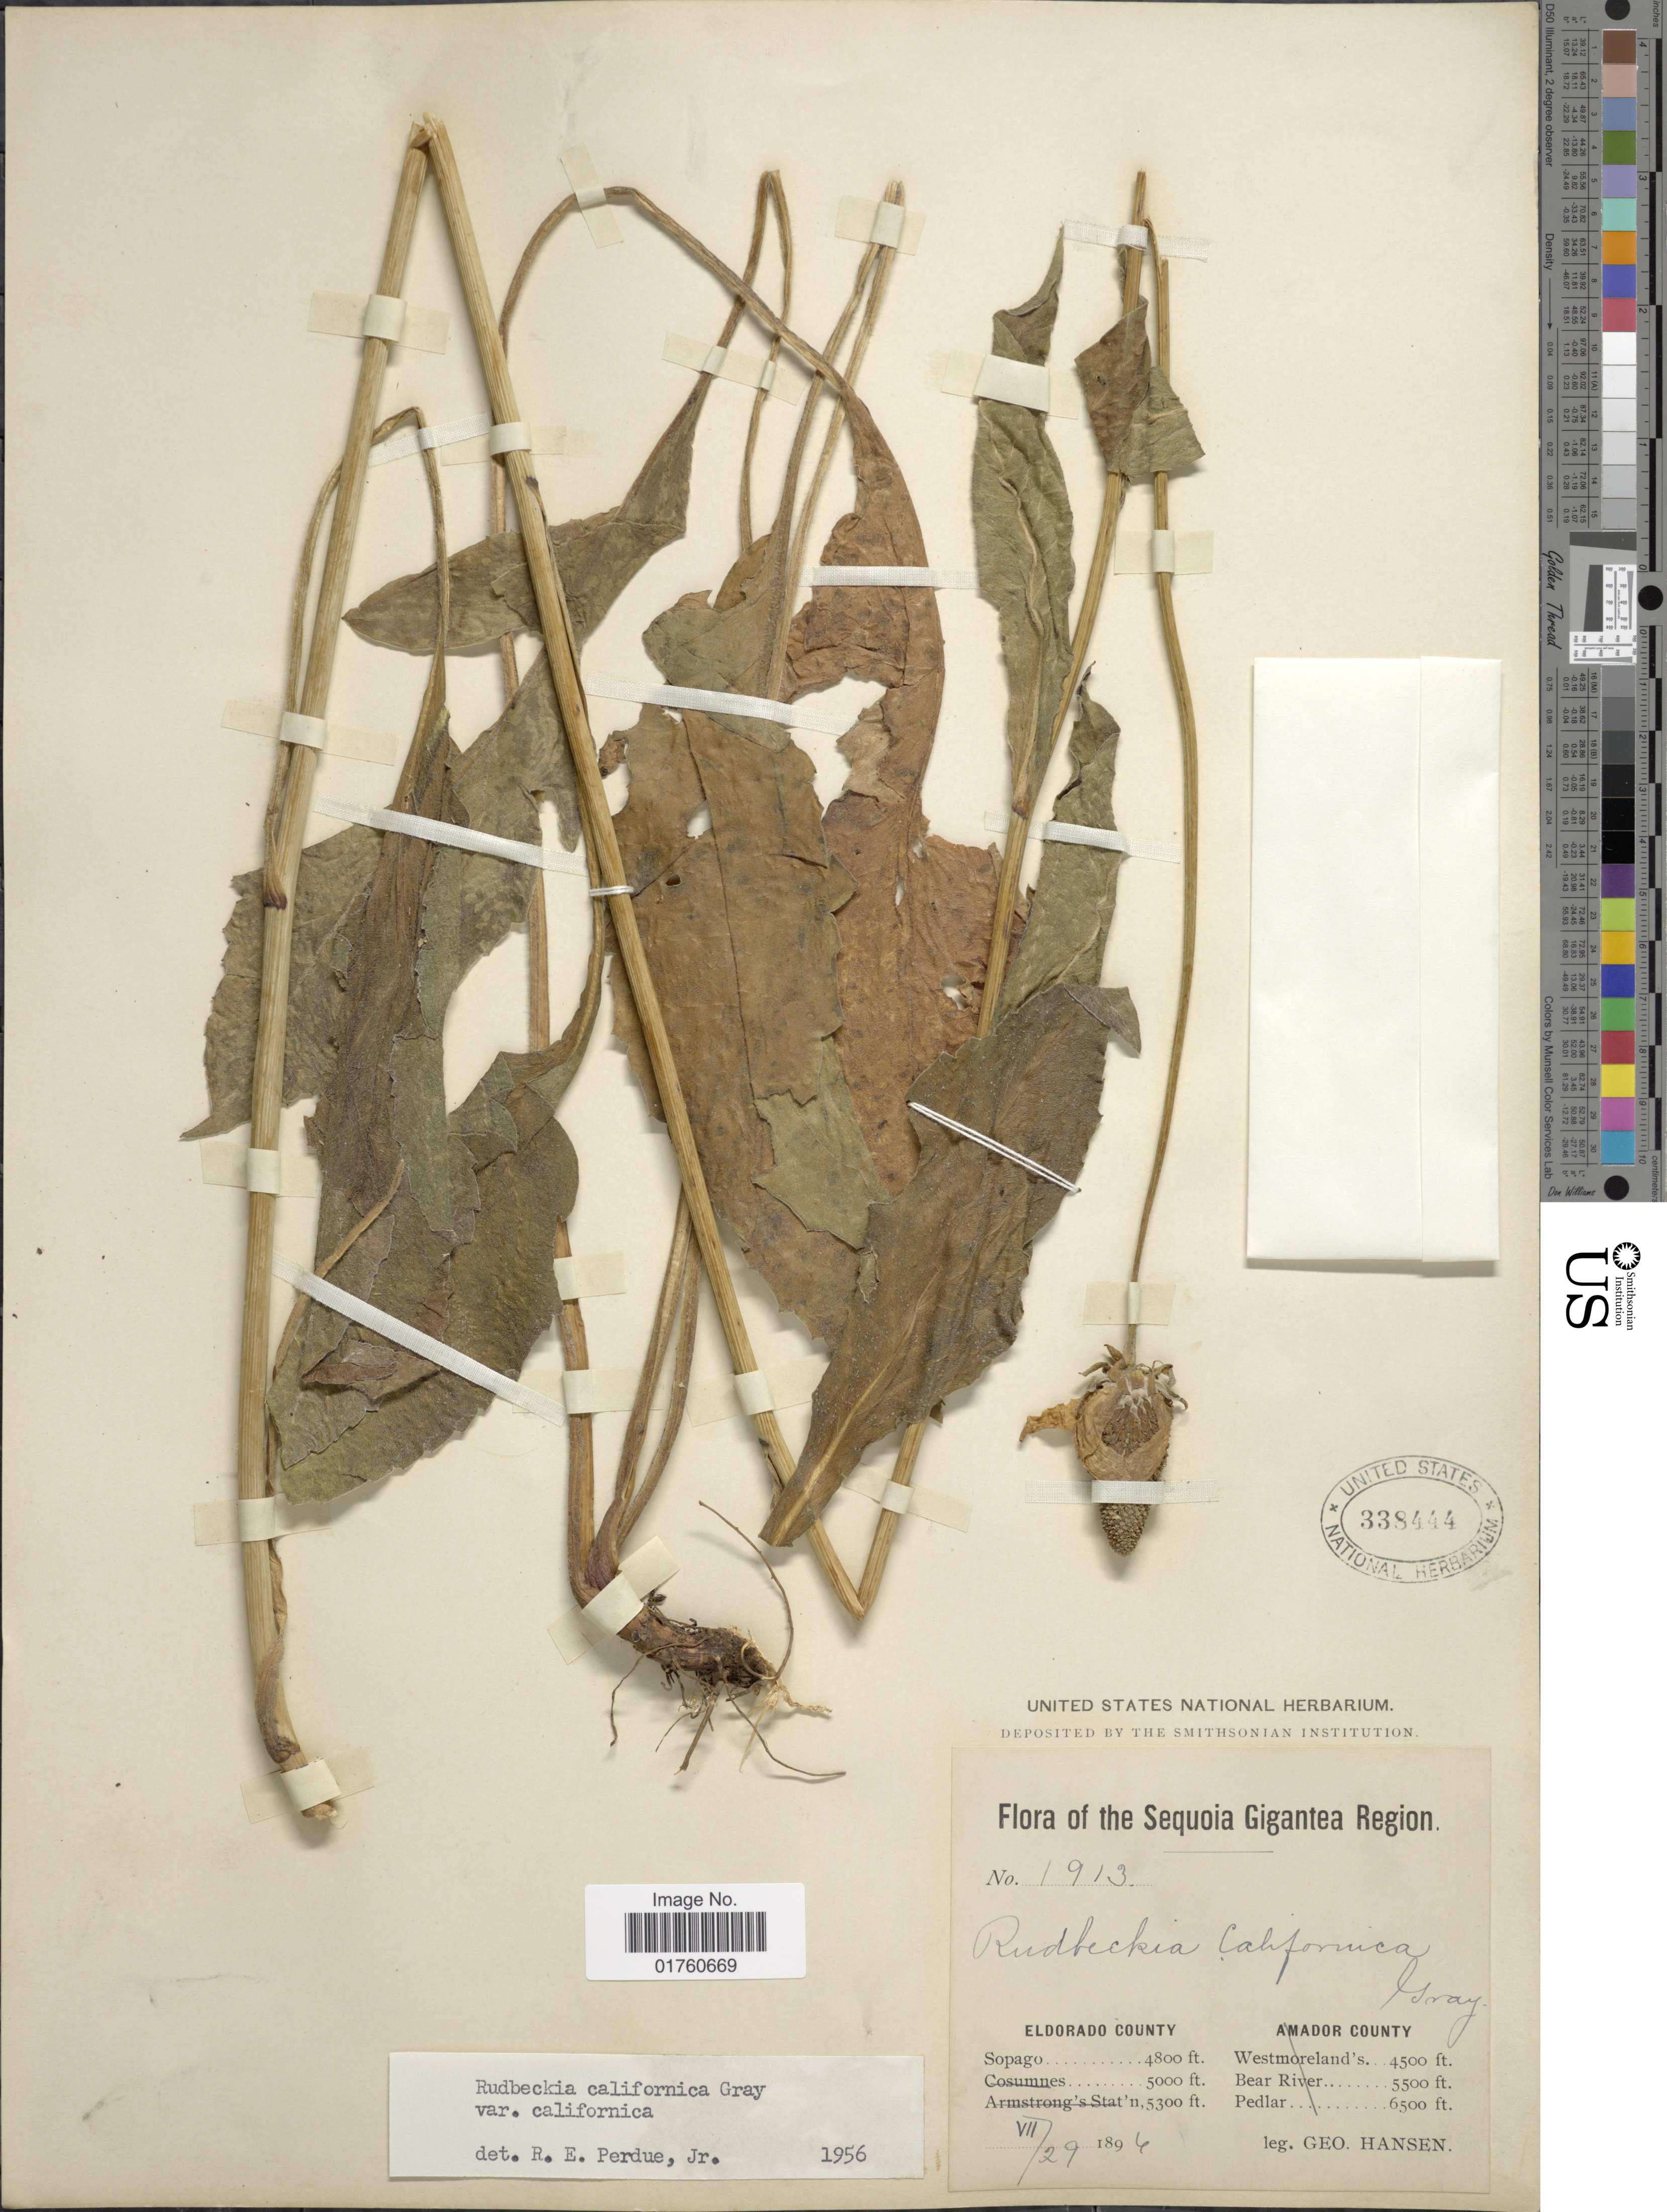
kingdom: Plantae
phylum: Tracheophyta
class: Magnoliopsida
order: Asterales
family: Asteraceae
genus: Rudbeckia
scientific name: Rudbeckia californica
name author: A. Gray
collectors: G. Hansen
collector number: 1913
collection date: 1894-07-29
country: United States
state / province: California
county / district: El Dorado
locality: The Sequoia Gigantea Region, Eldorado County, Sopago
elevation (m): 1463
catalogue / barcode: US 338444